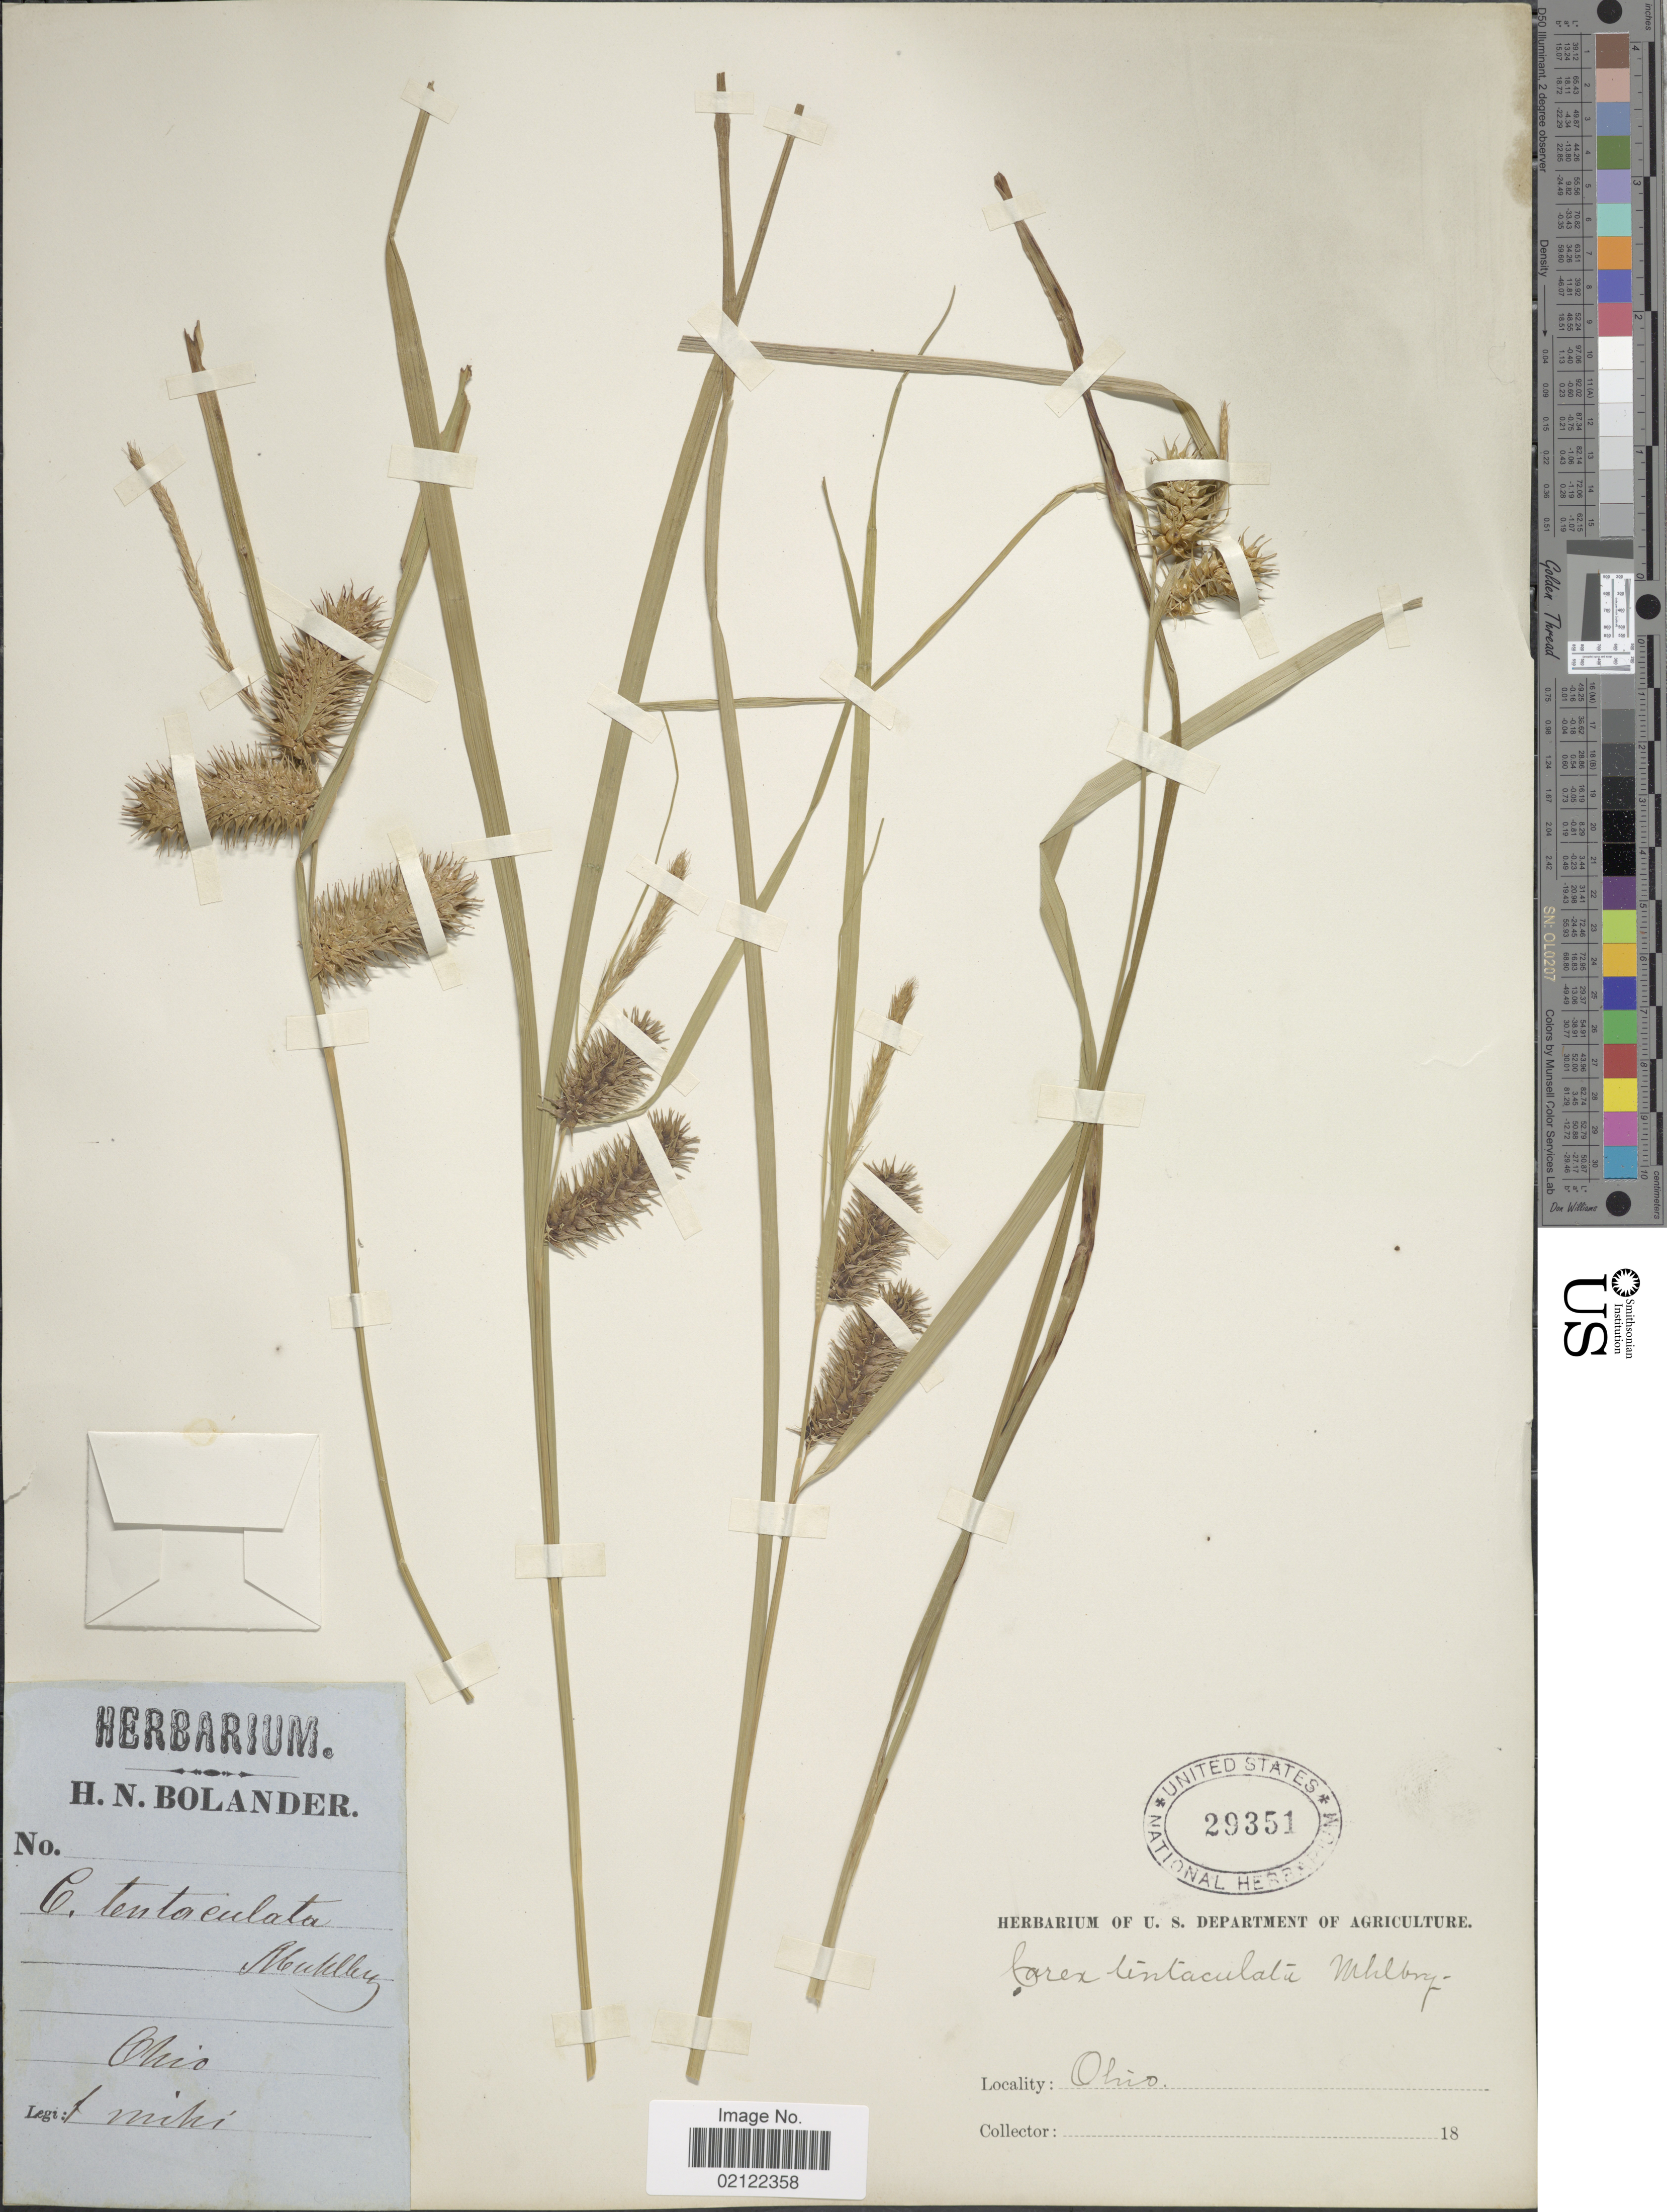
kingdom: Plantae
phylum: Tracheophyta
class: Liliopsida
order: Poales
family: Cyperaceae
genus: Carex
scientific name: Carex lurida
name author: Wahlenb.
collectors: H. Bolander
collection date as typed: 18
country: United States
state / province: Ohio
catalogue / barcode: US 29351